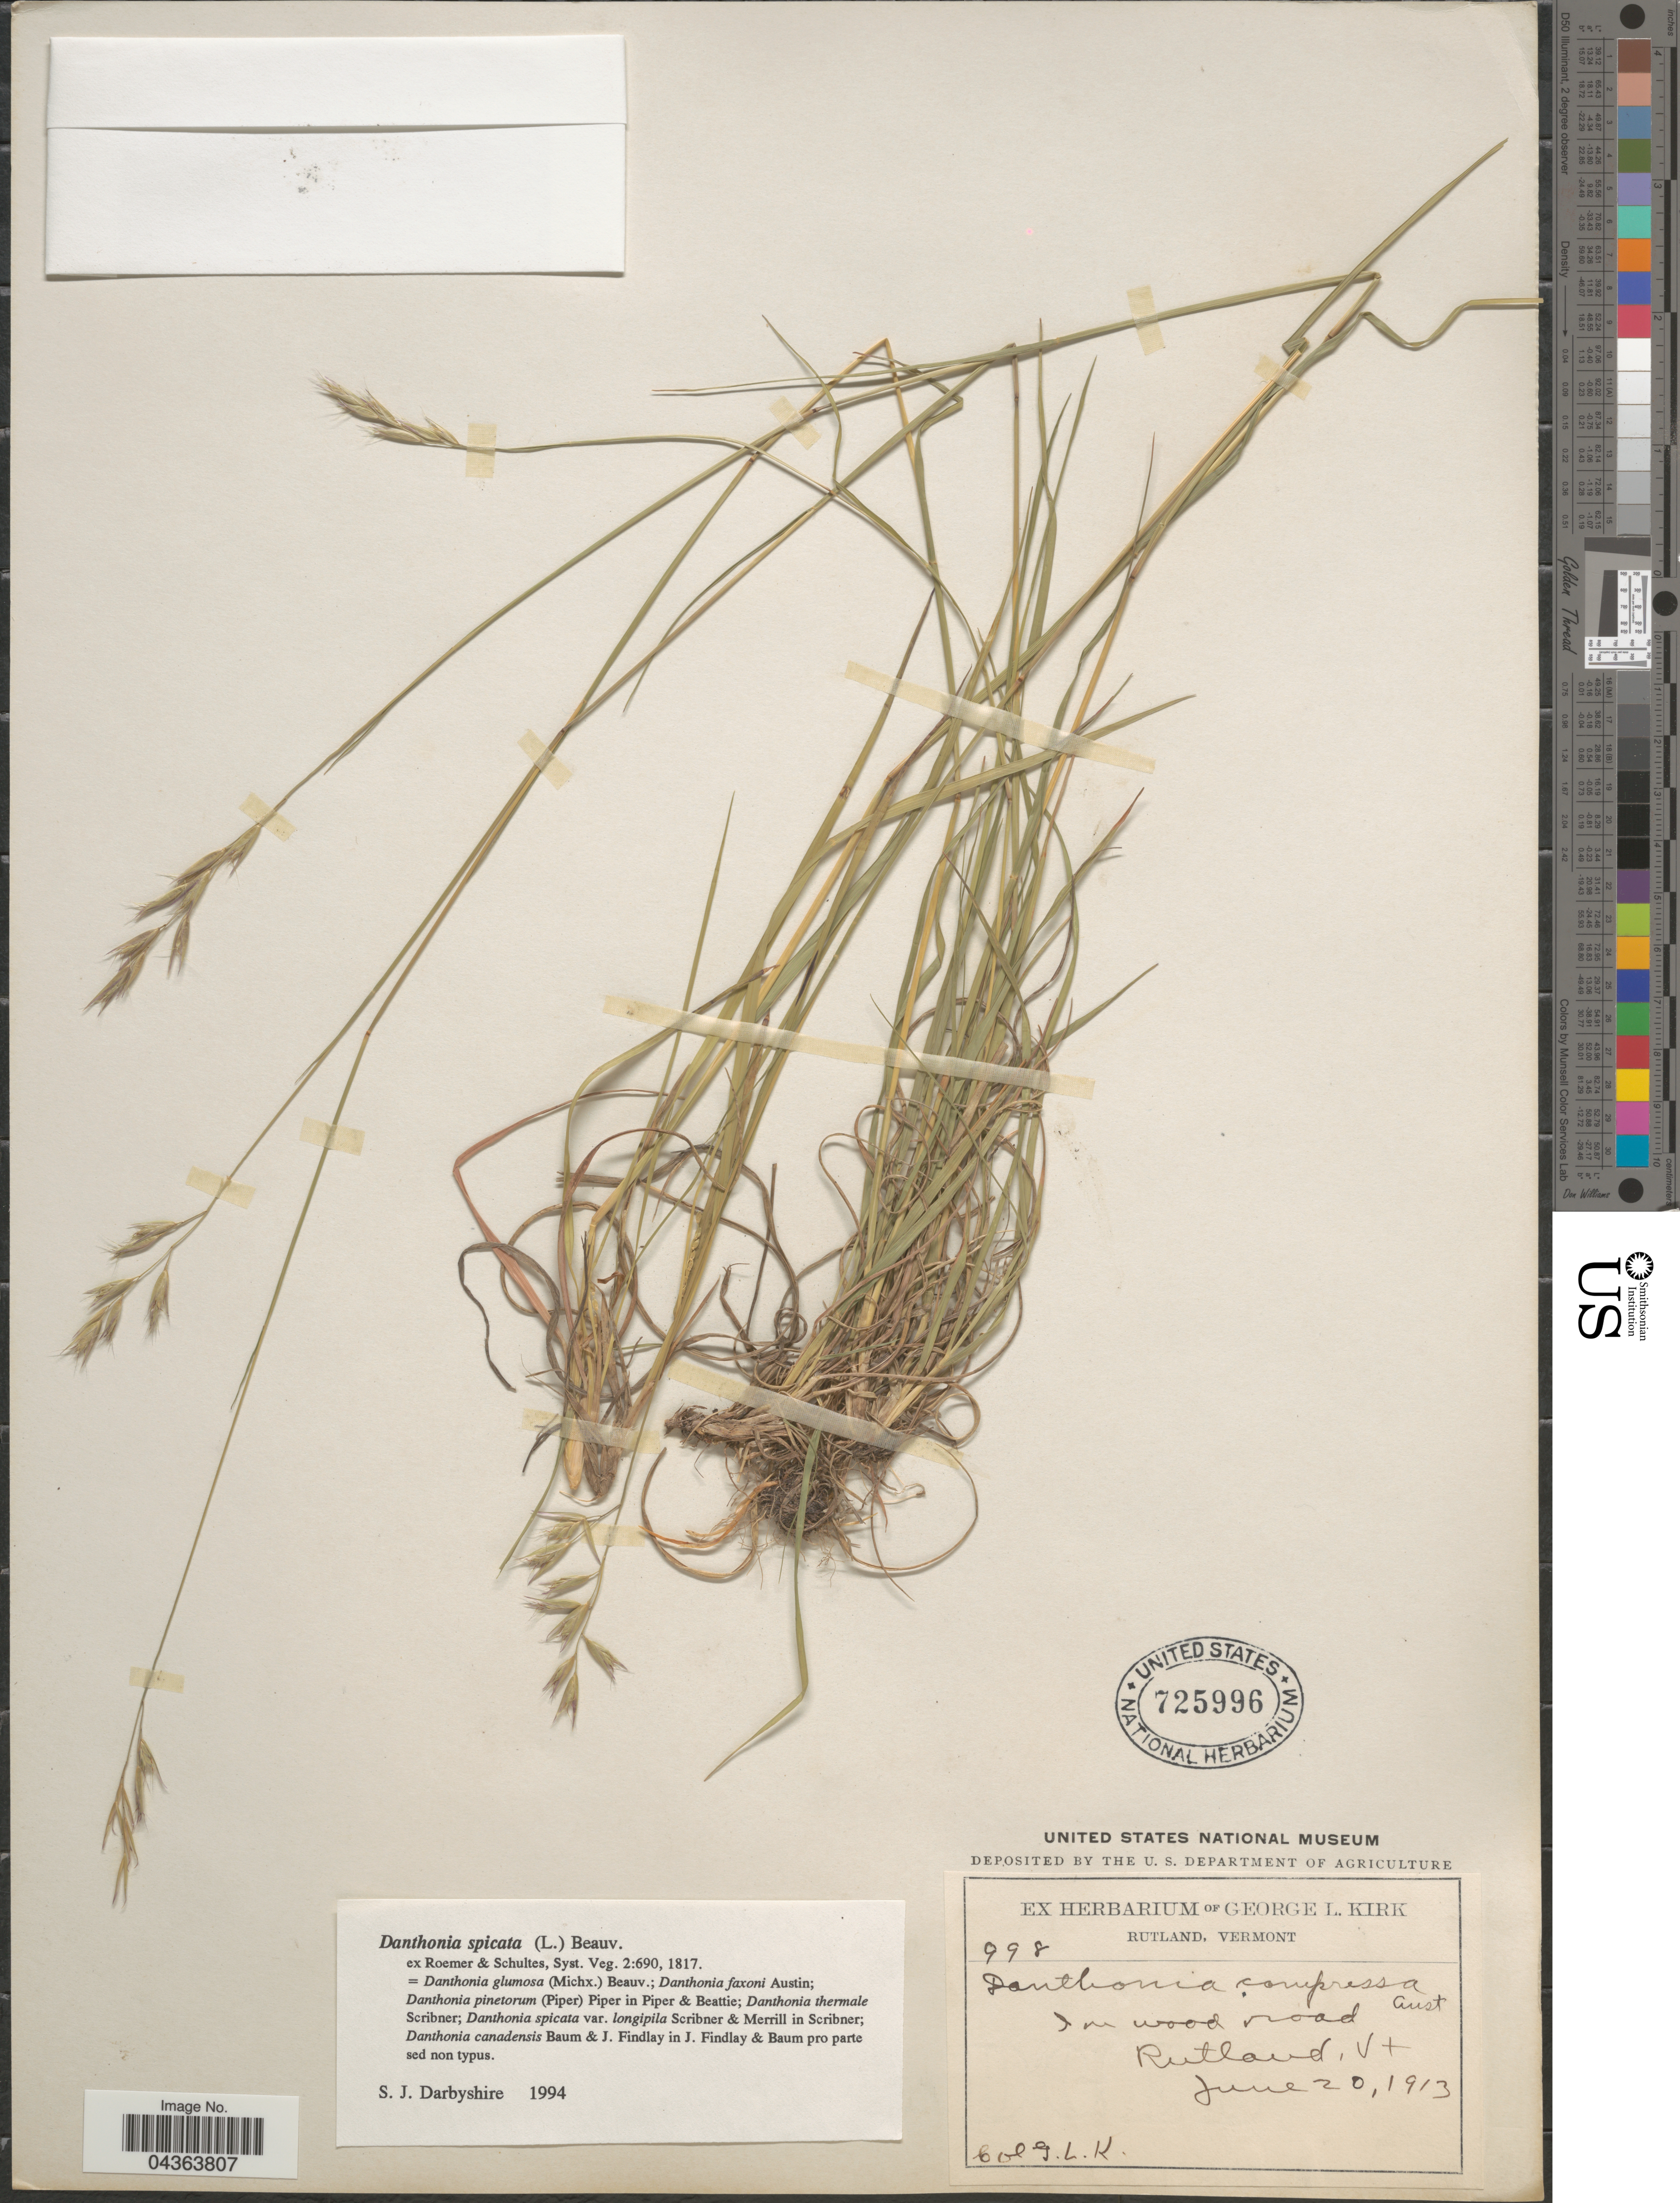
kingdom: Plantae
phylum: Tracheophyta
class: Liliopsida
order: Poales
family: Poaceae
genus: Danthonia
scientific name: Danthonia spicata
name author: (L.) P. Beauv. ex Roem. & Schult.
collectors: G. Kirk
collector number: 998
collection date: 1913-06-20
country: United States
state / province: Vermont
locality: Rutland.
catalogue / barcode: US 725996